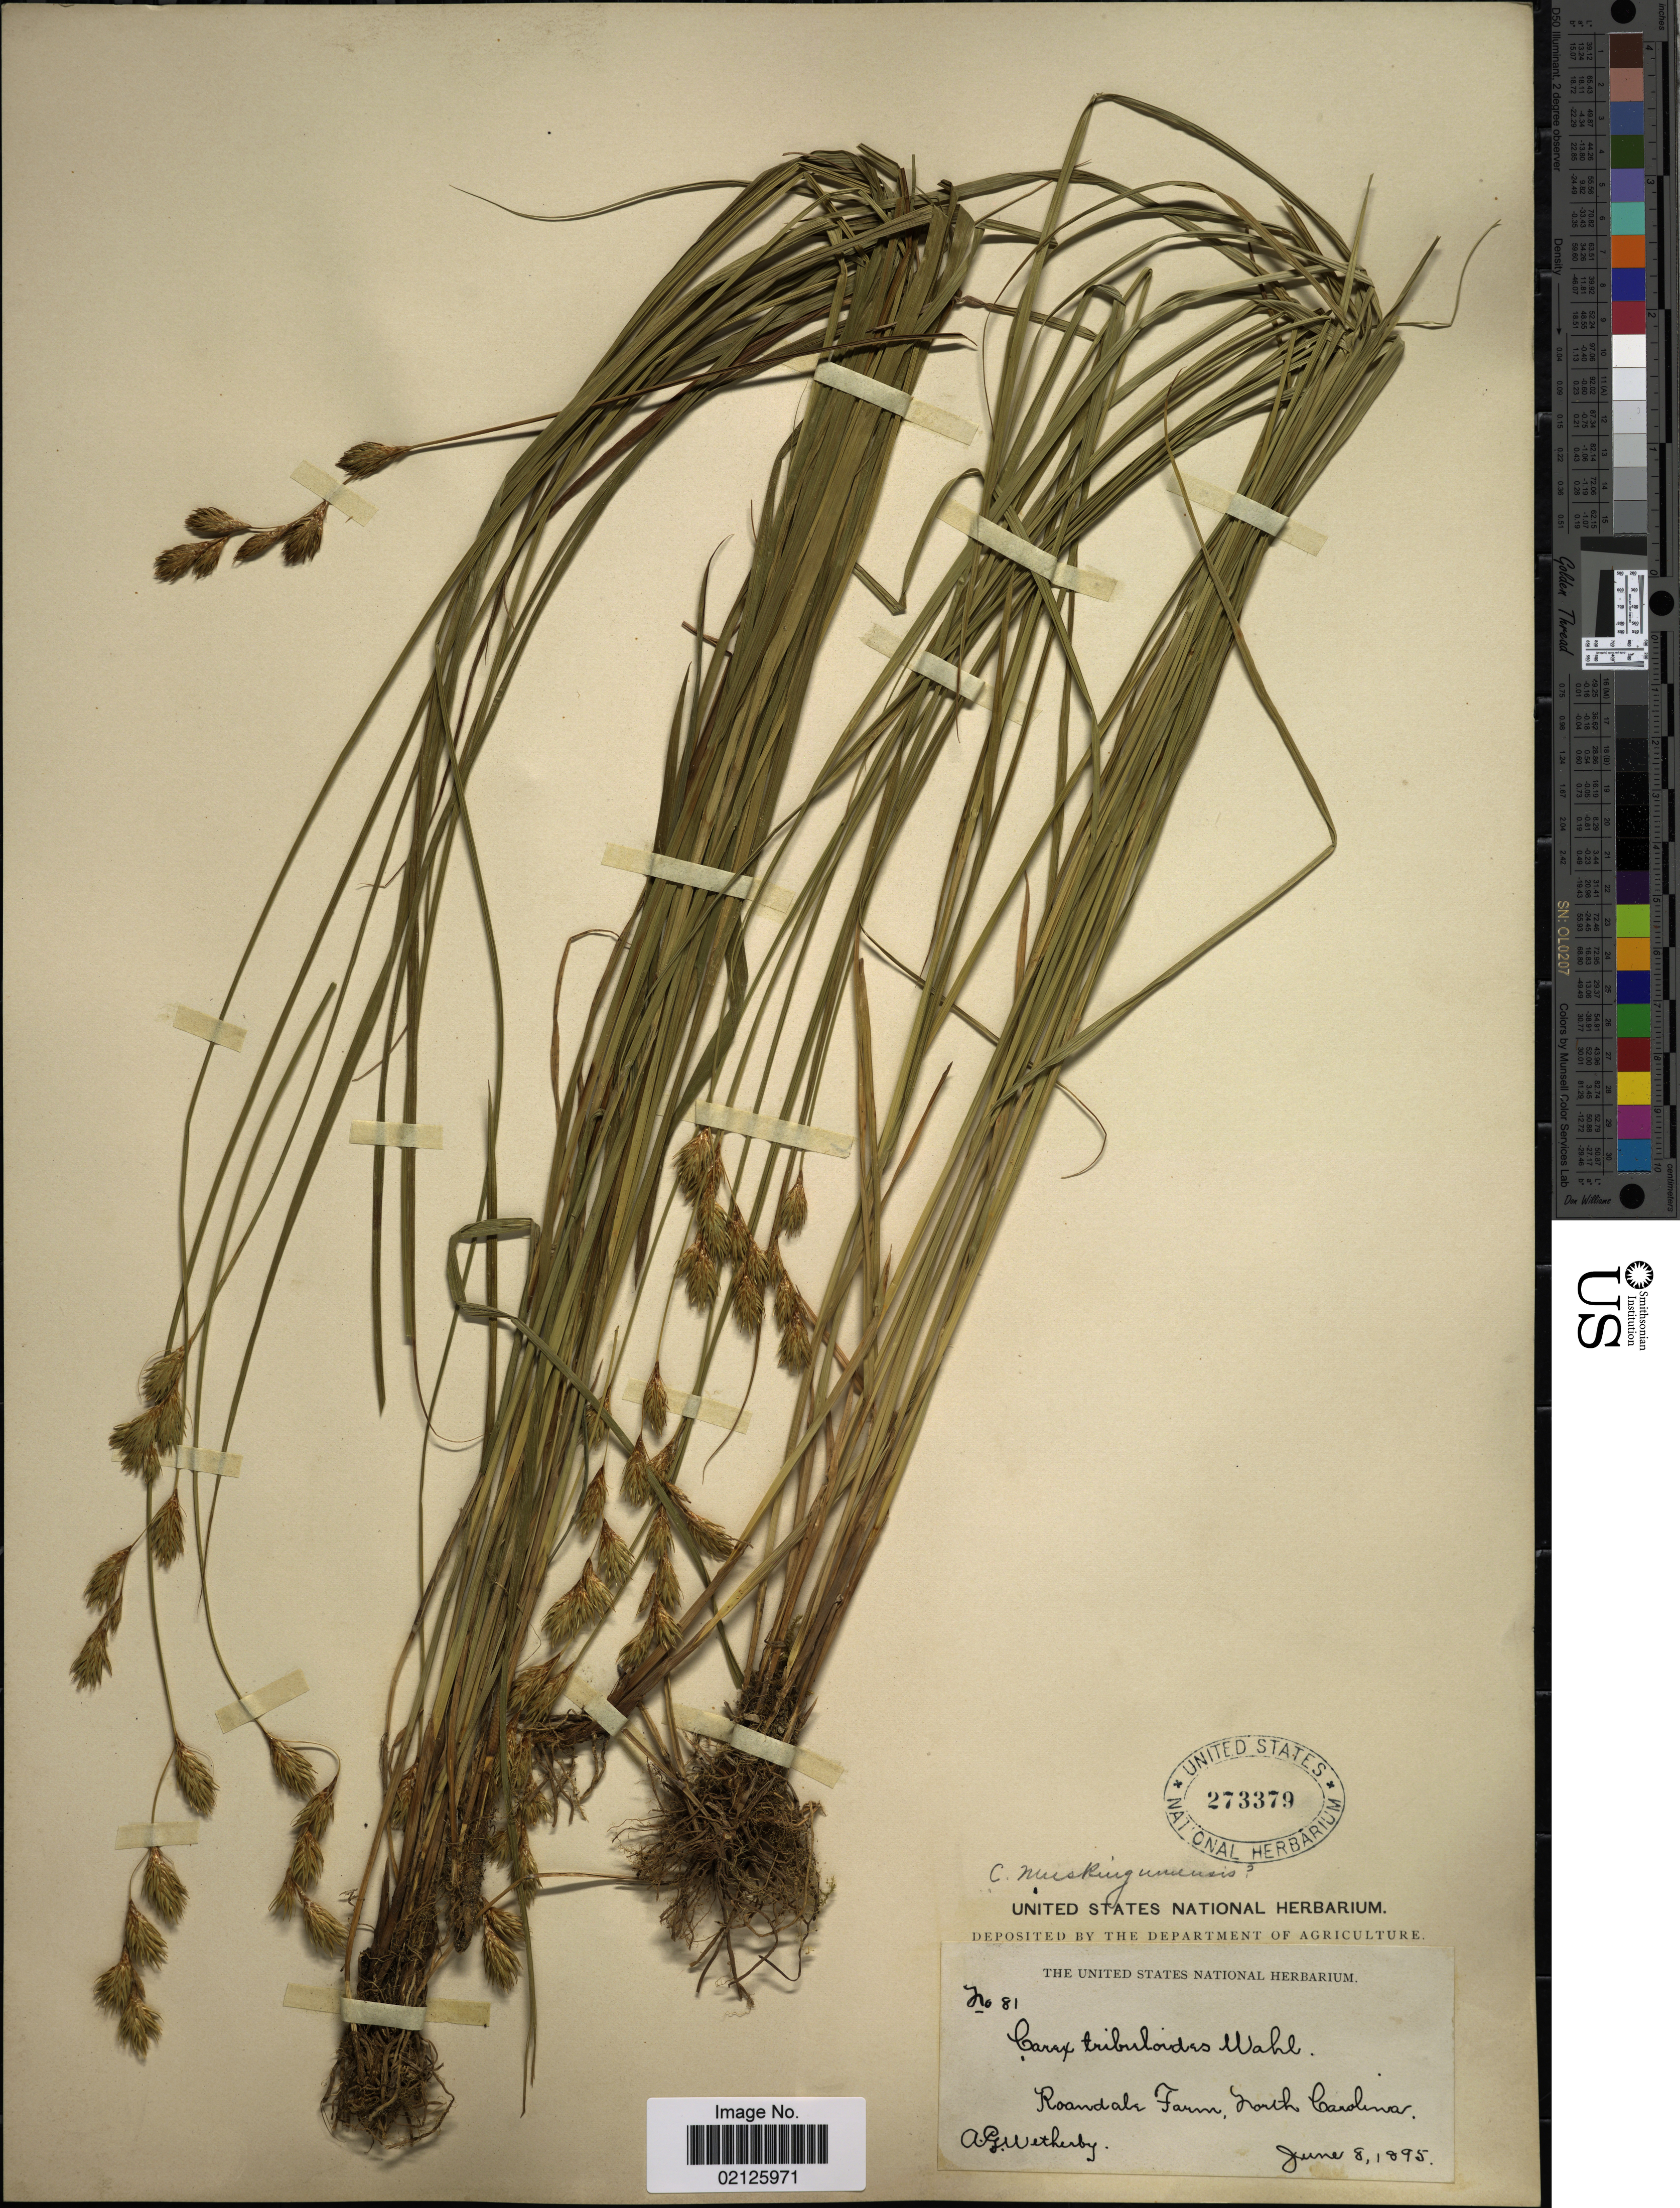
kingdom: Plantae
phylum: Tracheophyta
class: Liliopsida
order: Poales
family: Cyperaceae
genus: Carex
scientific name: Carex muskingumensis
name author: Schwein.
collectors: A. Wetherby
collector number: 81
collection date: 1895-06-08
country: United States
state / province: North Carolina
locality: Roandale Farm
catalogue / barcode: US 273379